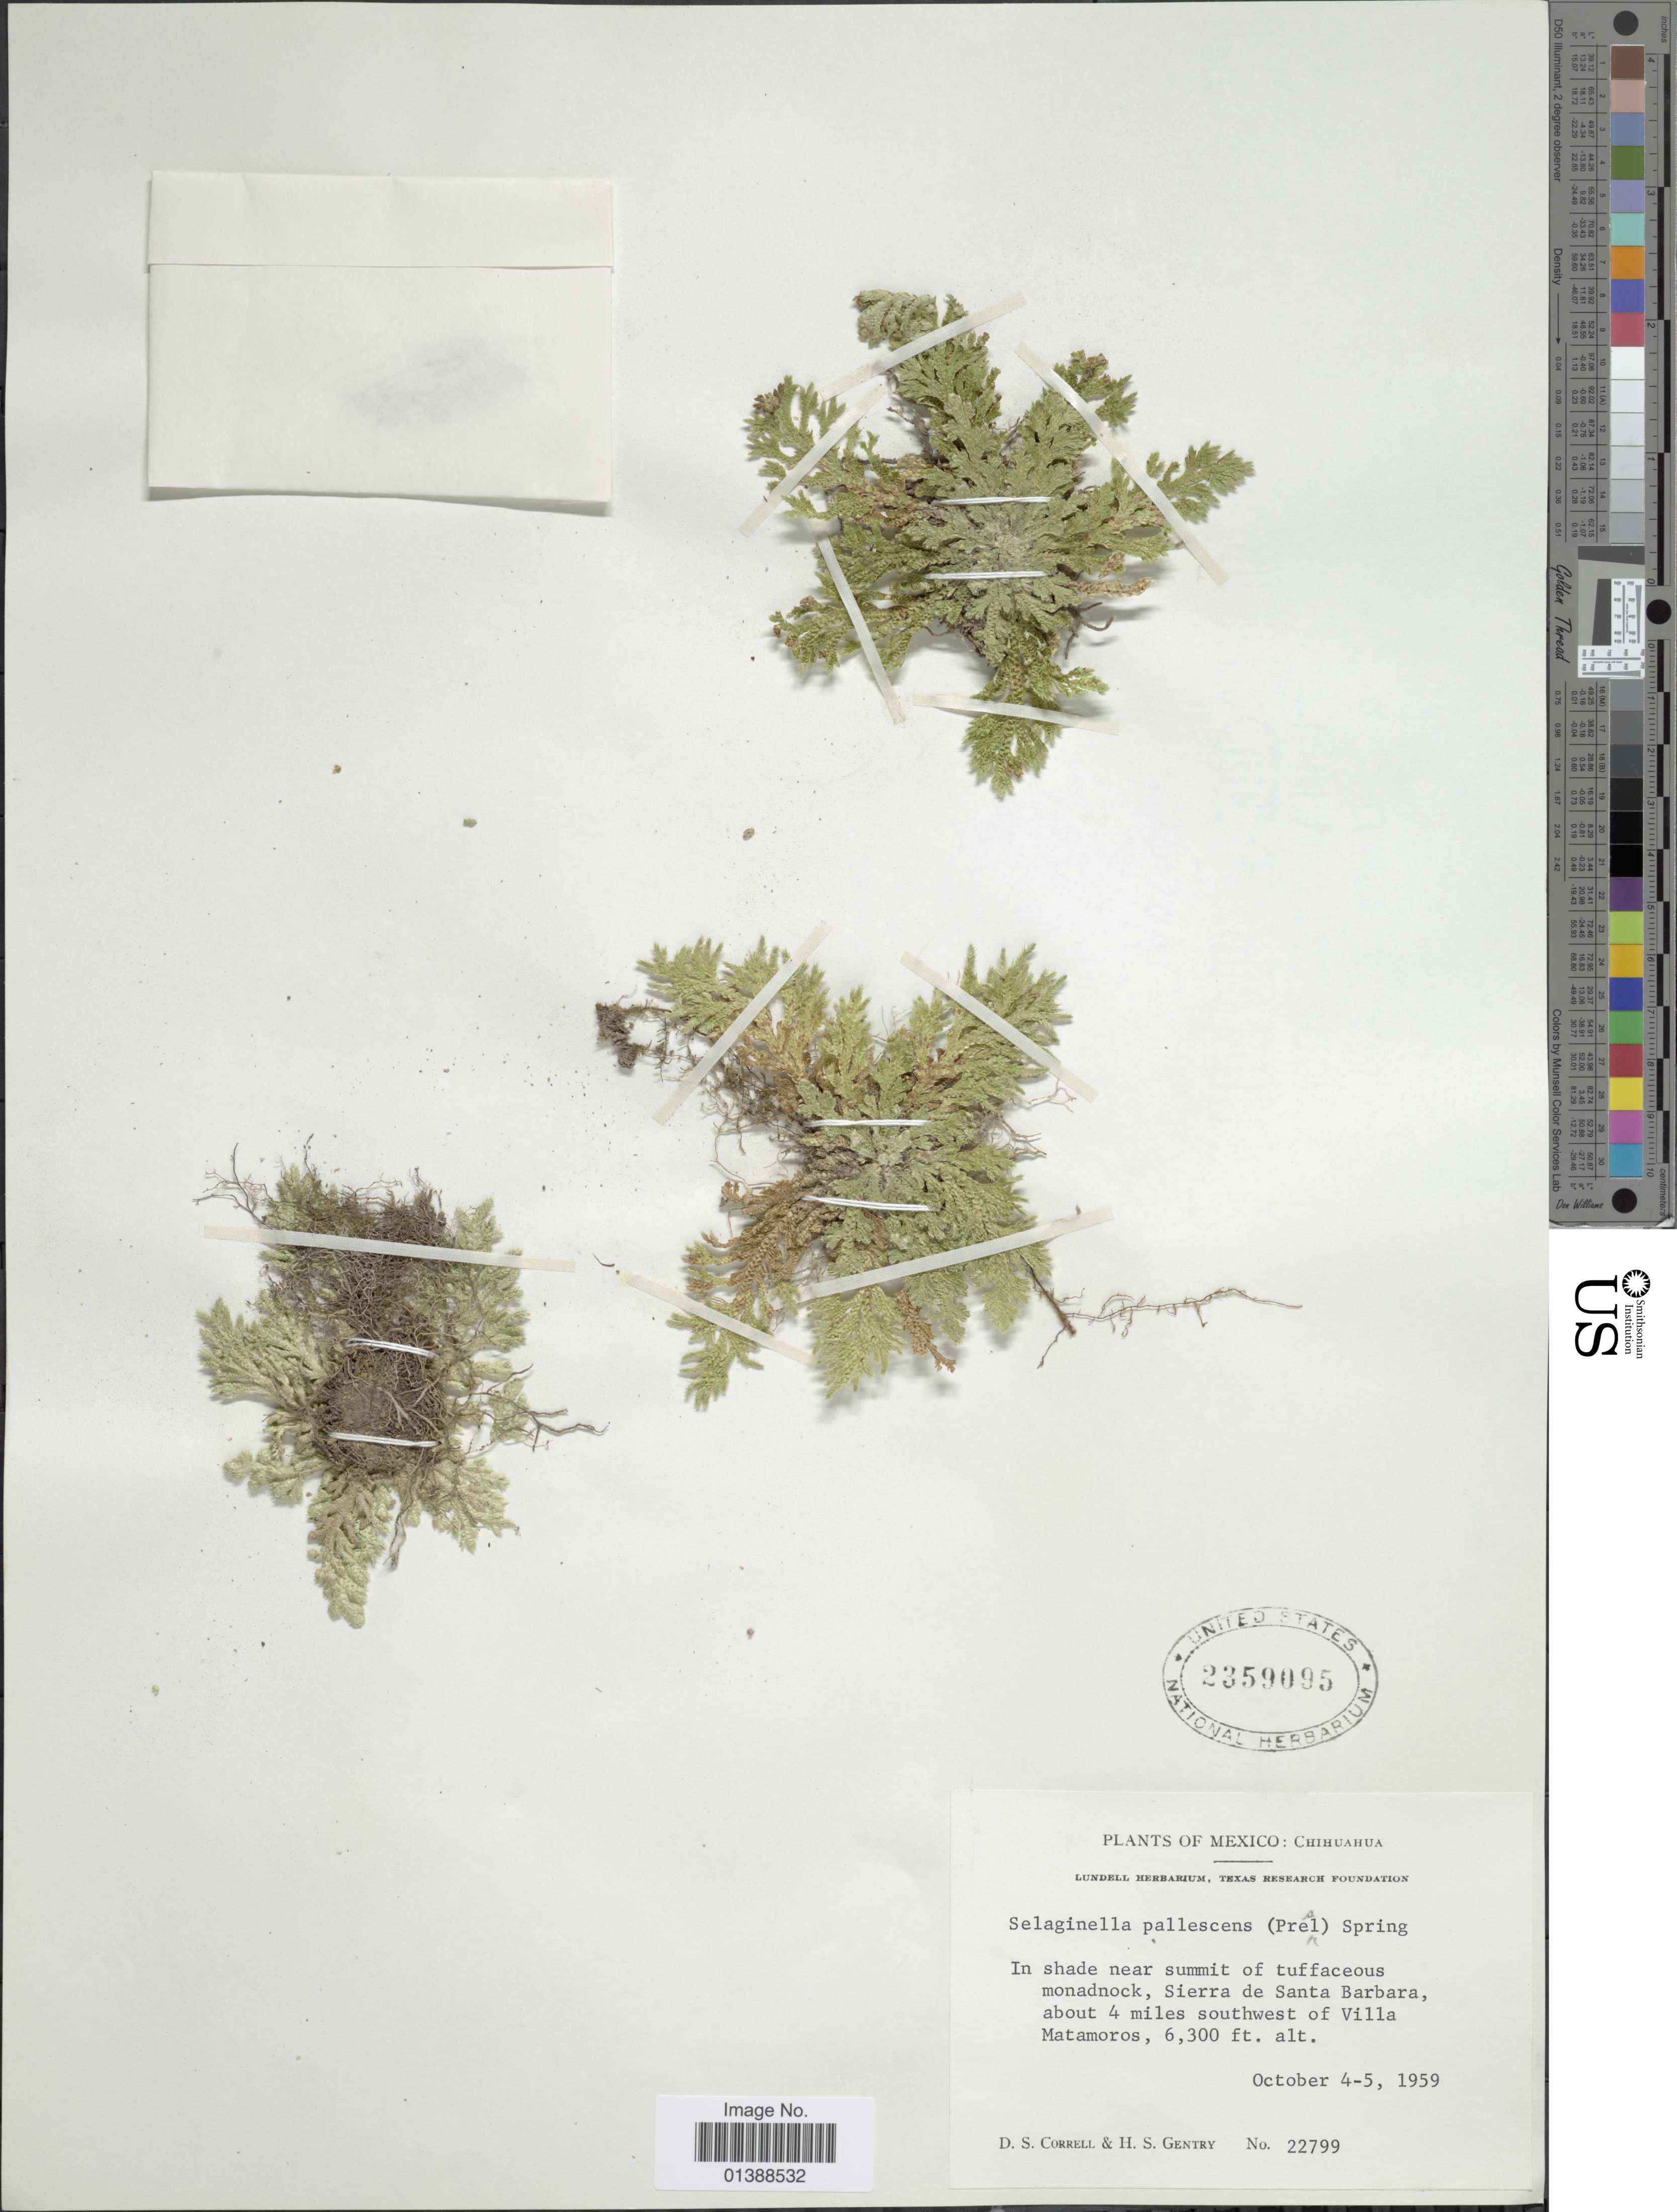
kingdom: Plantae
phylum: Tracheophyta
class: Lycopodiopsida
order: Selaginellales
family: Selaginellaceae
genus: Selaginella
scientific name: Selaginella pallescens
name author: (C. Presl) Spring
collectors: D. S. Correll & H. S. Gentry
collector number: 22799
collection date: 1959-10-04/1959-10-05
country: Mexico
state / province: Chihuahua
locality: In shade near summit of tuffaceos monadnock,Sierra de Santa Barbara, about 4 miles southwest of Villa Matamoros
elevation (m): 1920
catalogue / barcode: US 2359095